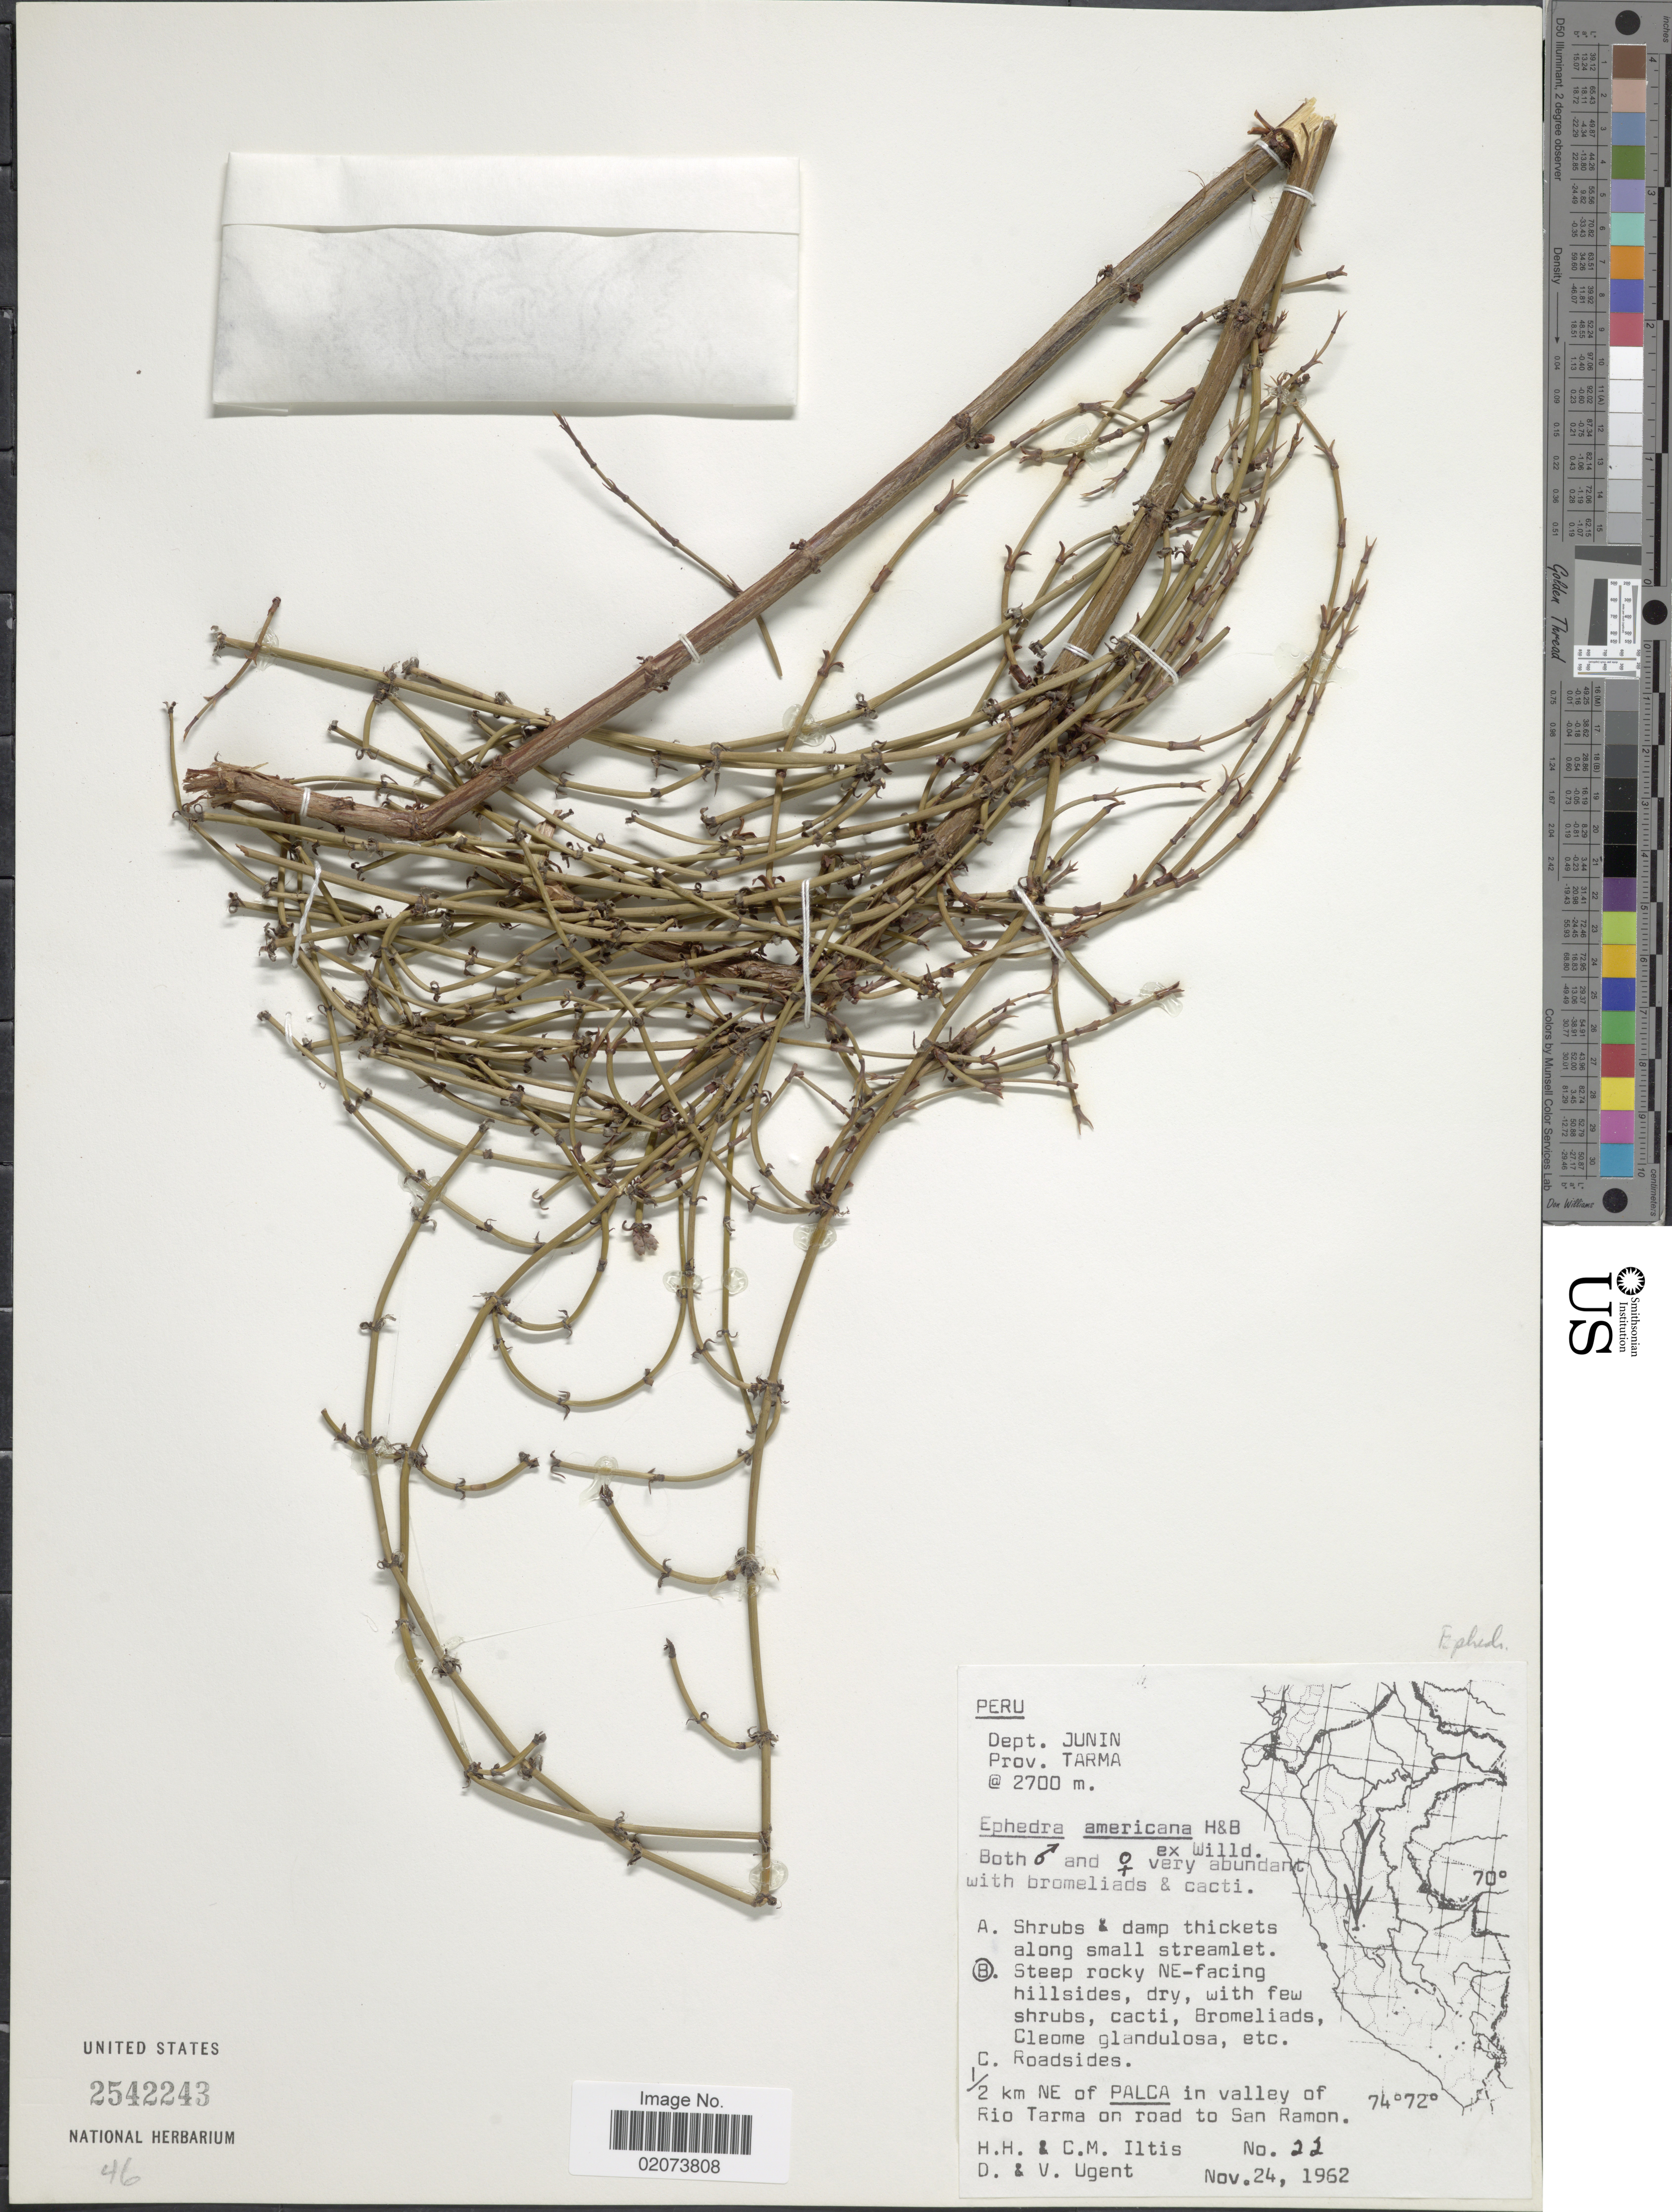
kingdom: Plantae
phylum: Tracheophyta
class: Gnetopsida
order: Ephedrales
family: Ephedraceae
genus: Ephedra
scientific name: Ephedra americana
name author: Humb. & Bonpl. ex Willd.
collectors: H. H. Iltis, C. M Iltis, D. Ugent & V. Ugent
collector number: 22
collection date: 1962-11-24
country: Peru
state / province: Junín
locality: Dept. Junin, Prov. Tarma, ½ km NE of Palca in valley of Rio Tarma on road to San Ramon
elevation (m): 2700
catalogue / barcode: US 2542243